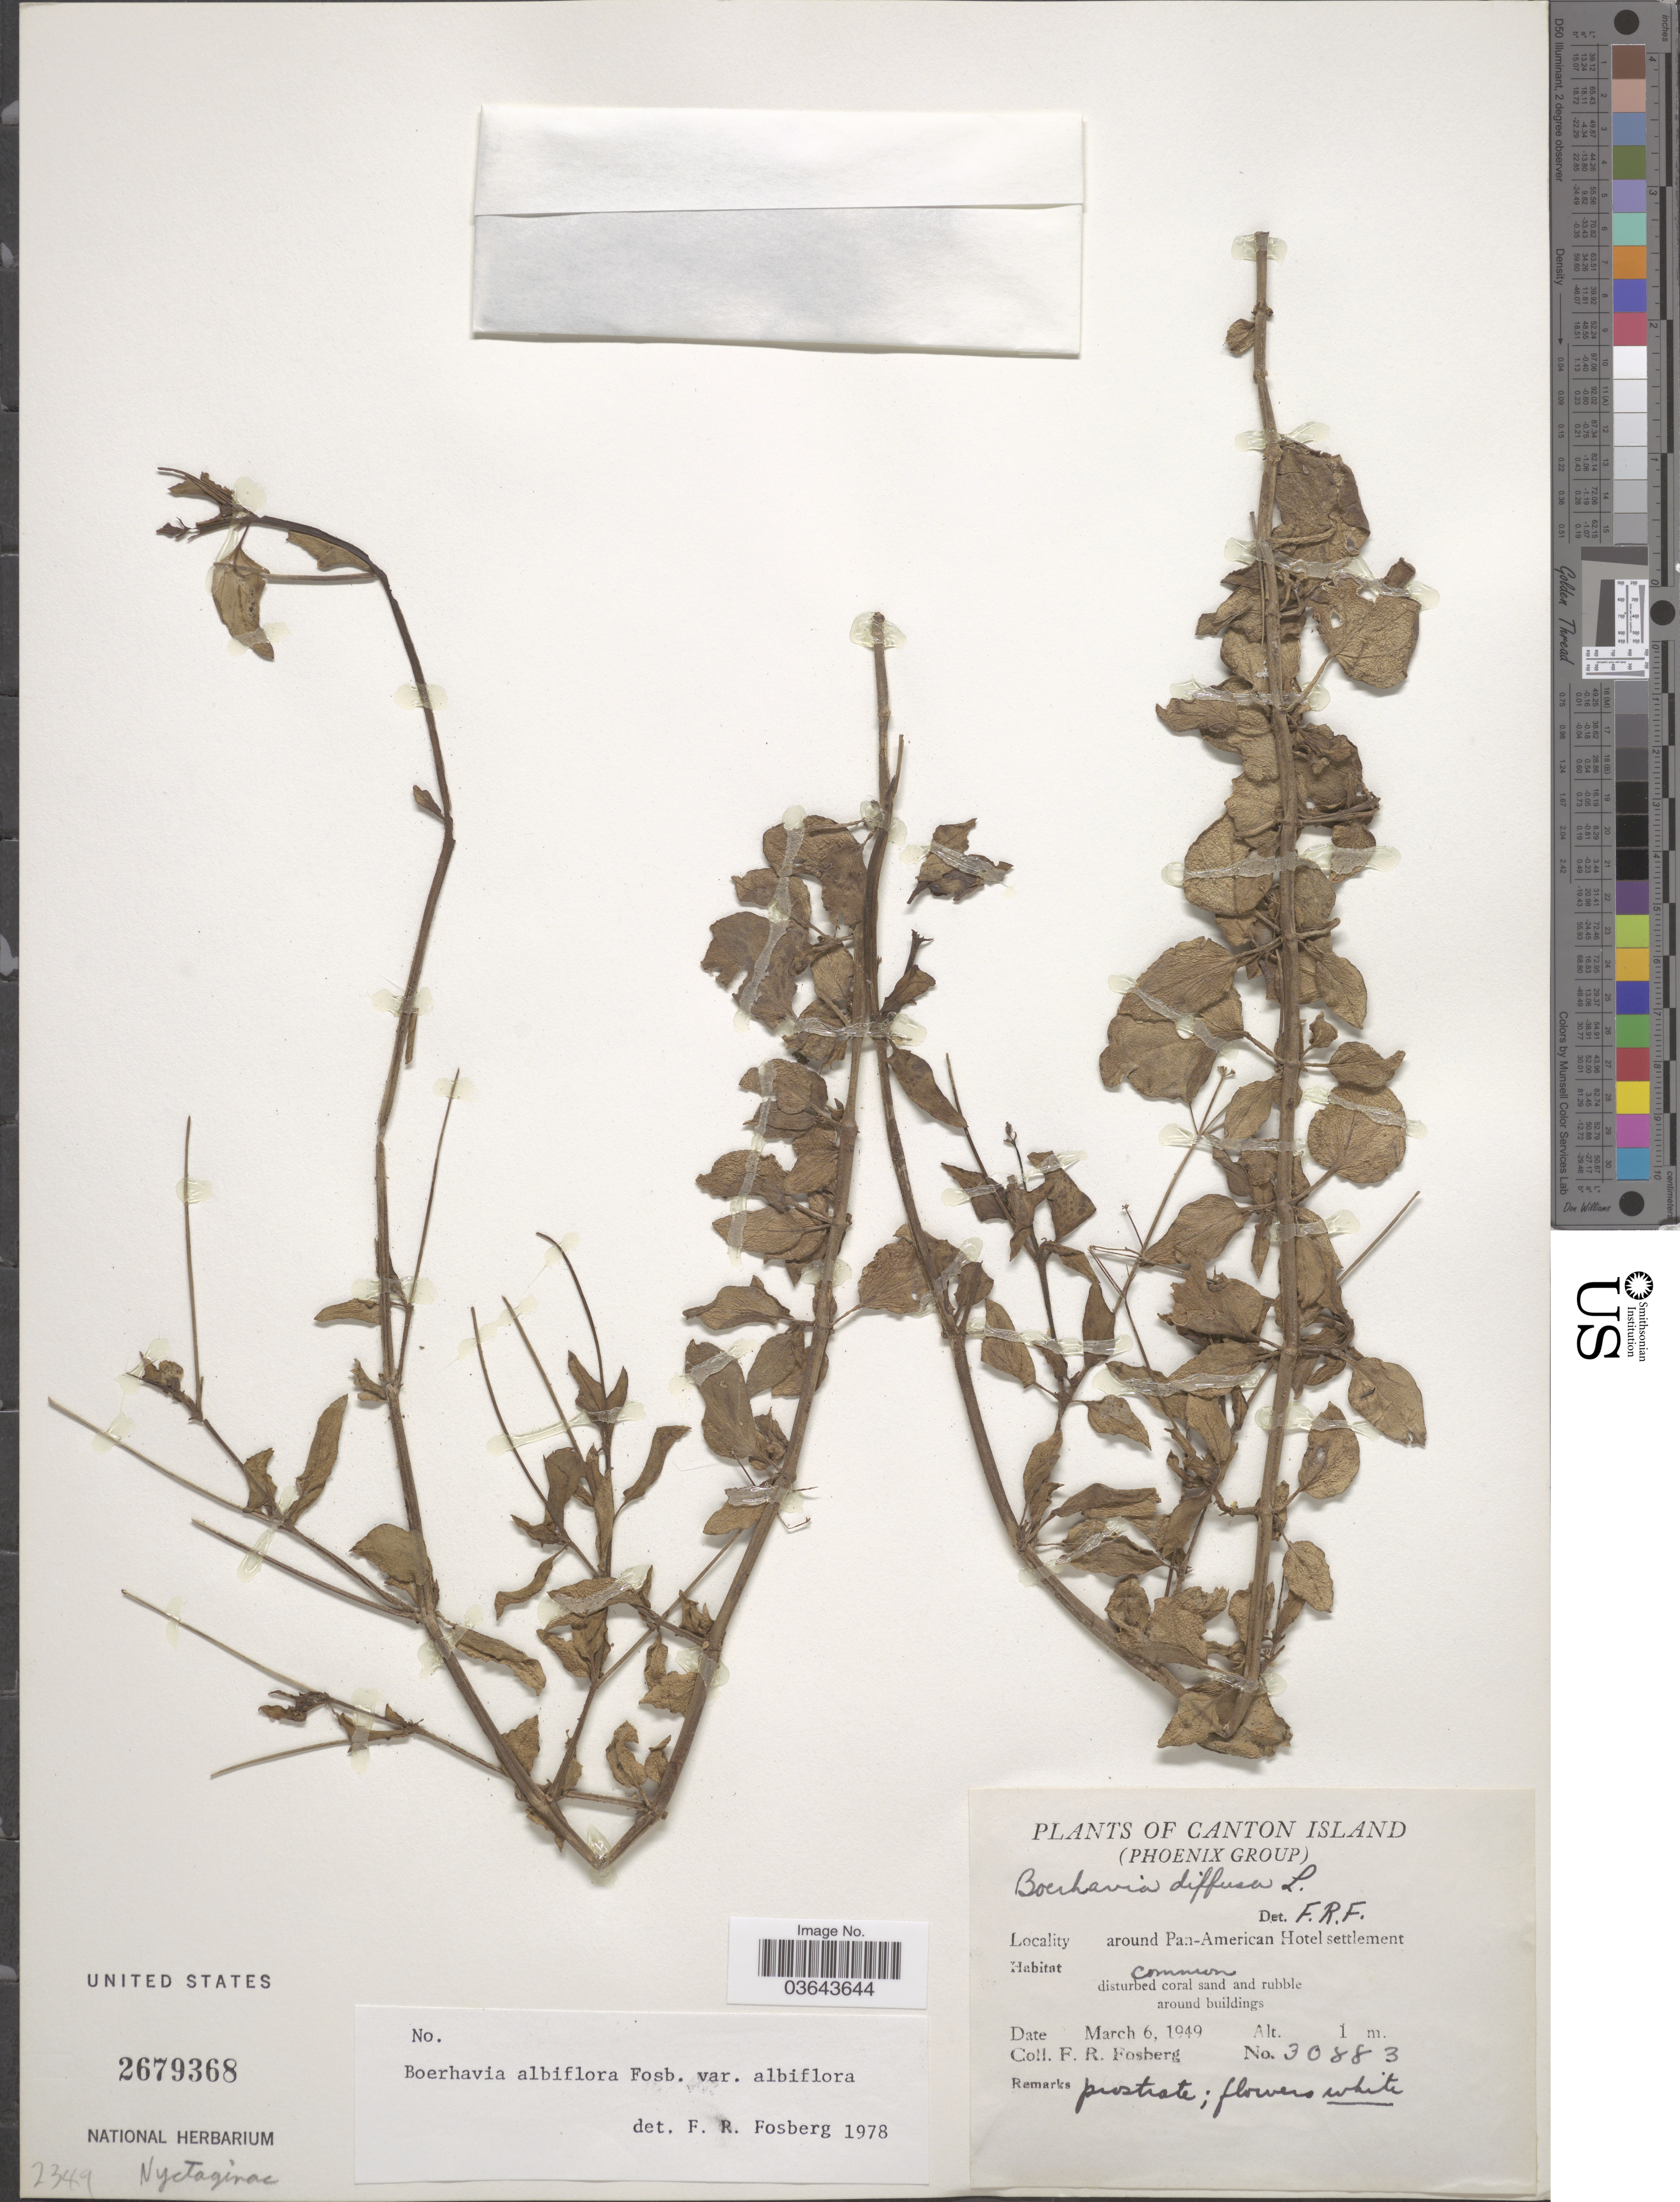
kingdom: Plantae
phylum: Tracheophyta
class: Magnoliopsida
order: Caryophyllales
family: Nyctaginaceae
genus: Boerhavia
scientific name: Boerhavia albiflora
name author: Fosberg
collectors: F. R. Fosberg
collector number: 30883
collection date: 1949-03-06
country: Kiribati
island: Kanton [Canton] Atoll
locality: Canton Island (Phoenix Group), around Pan-American Hotel settlement.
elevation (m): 1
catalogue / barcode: US 2679368